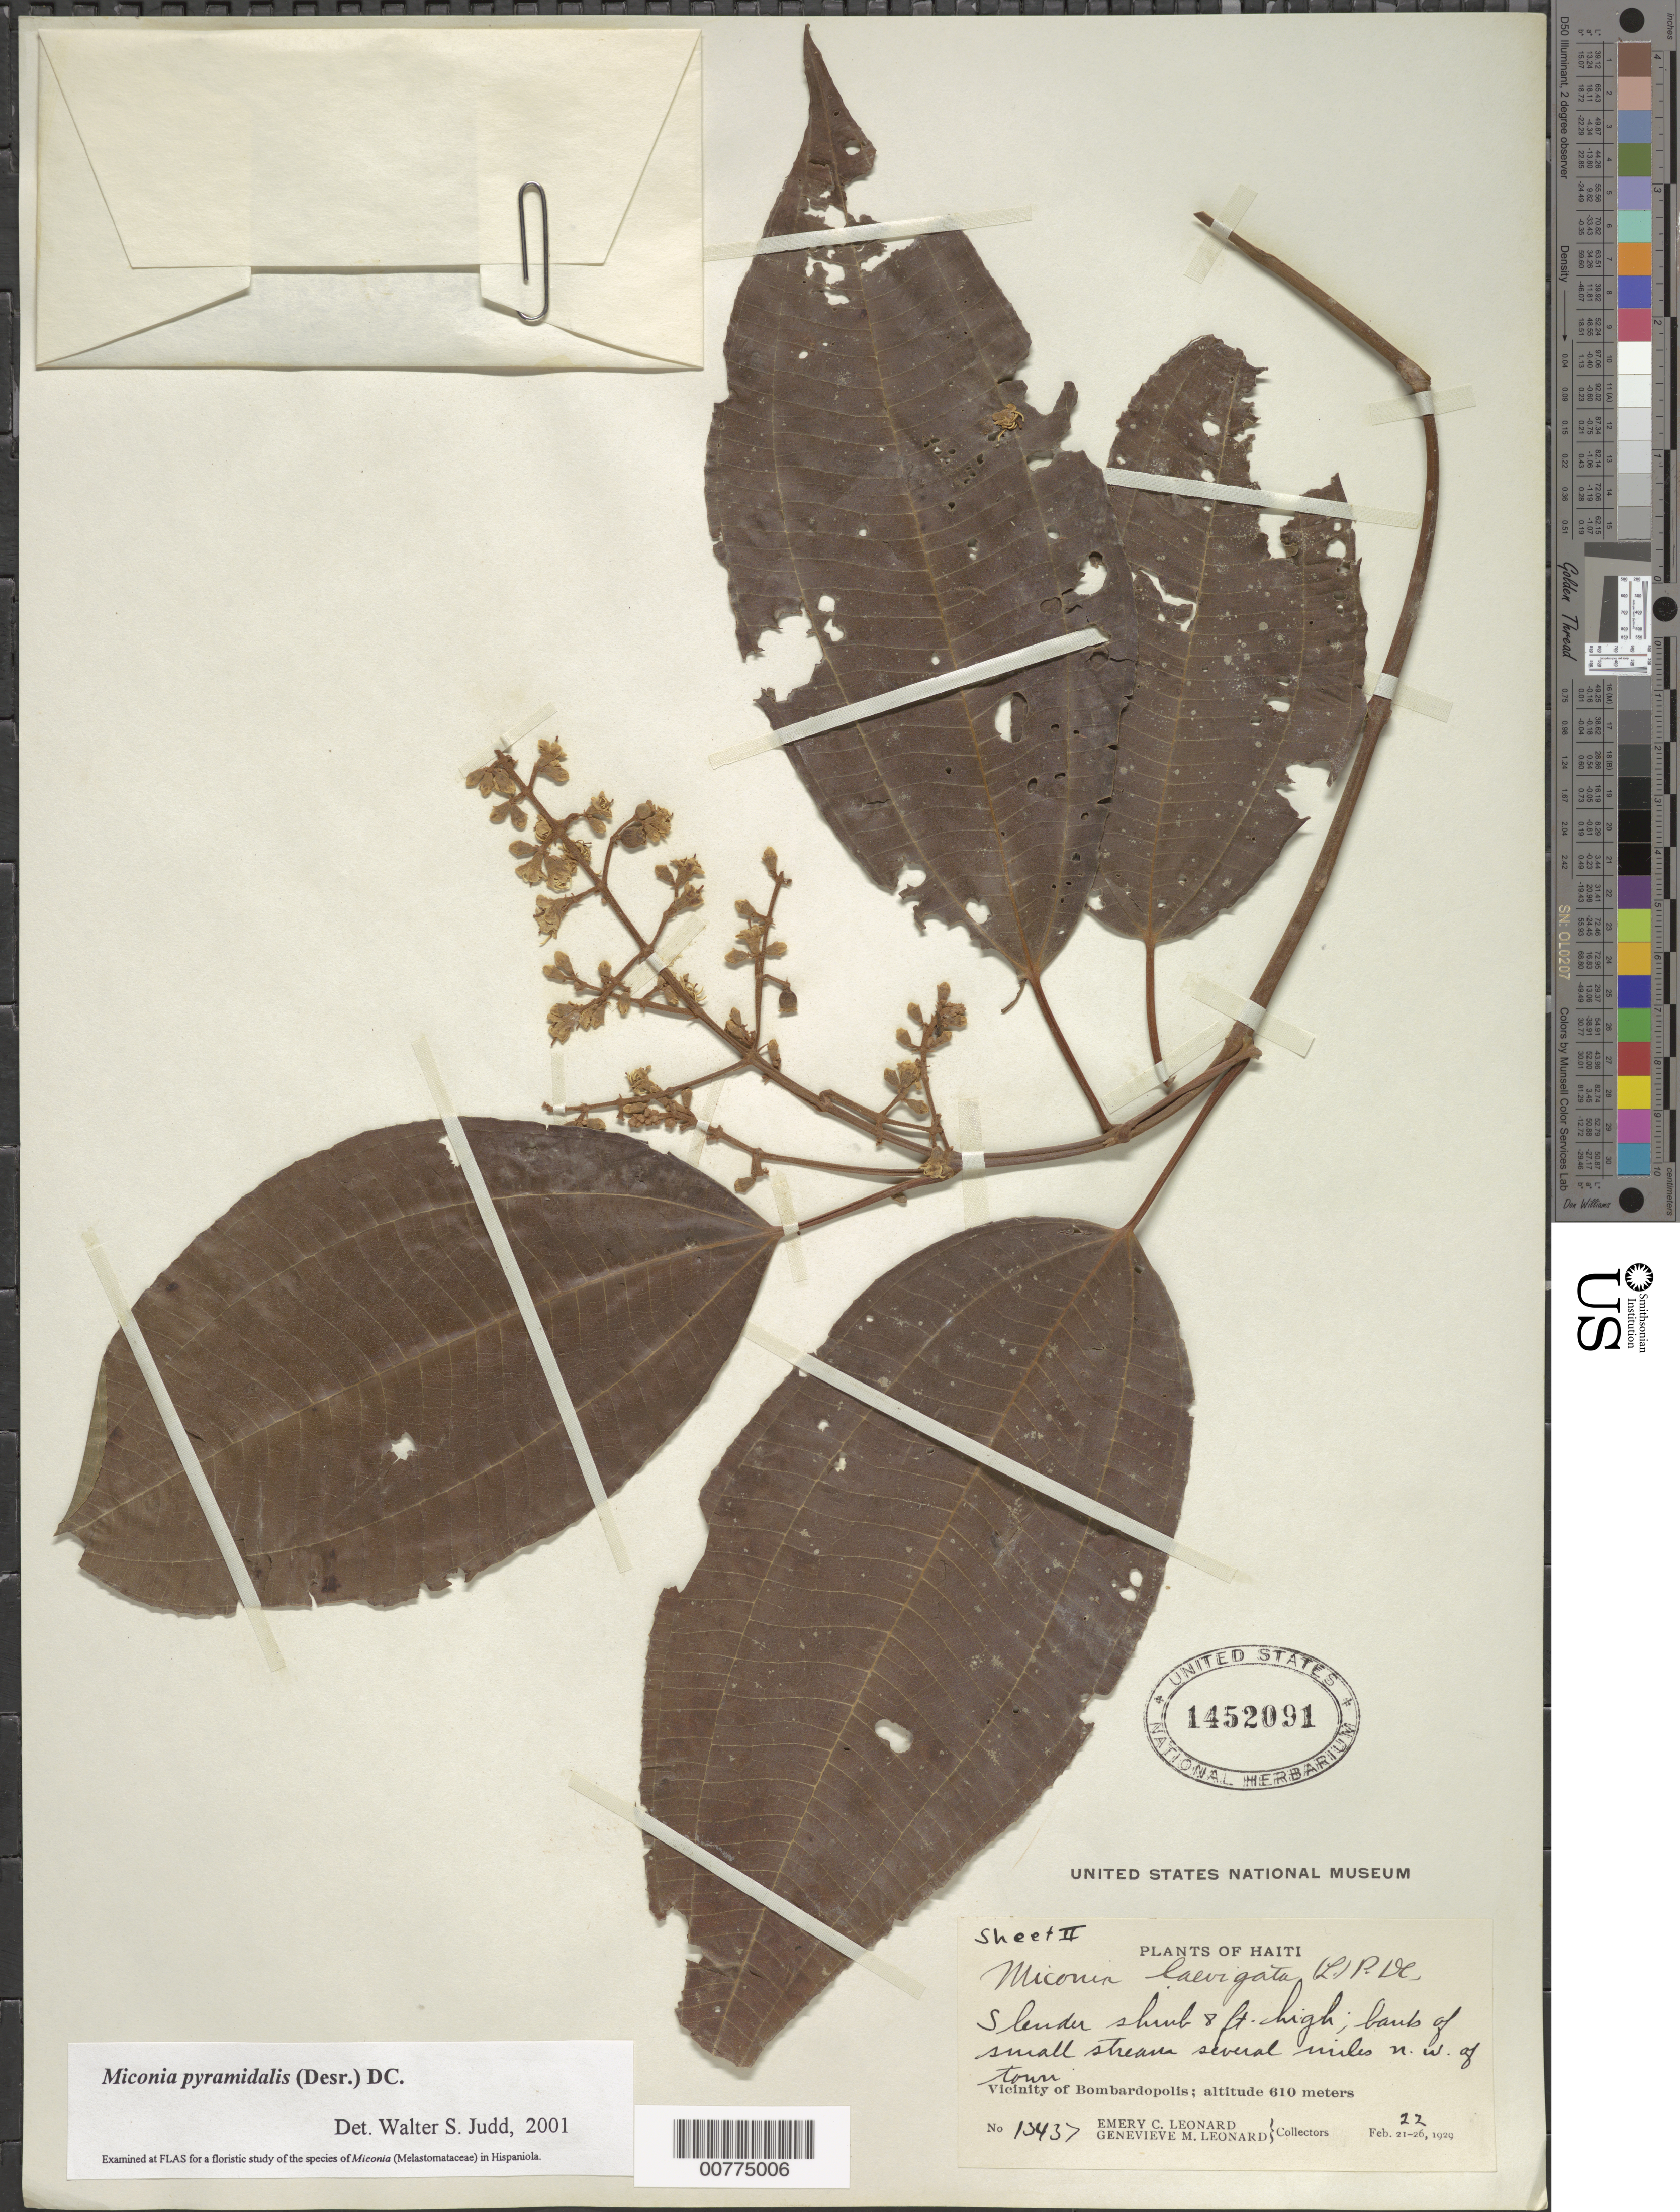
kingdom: Plantae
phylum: Tracheophyta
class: Magnoliopsida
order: Myrtales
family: Melastomataceae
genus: Miconia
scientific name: Miconia pyramidalis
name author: (Desr.) DC.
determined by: Judd, Walter S.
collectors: E. C. Leonard & G. M. Leonard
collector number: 13437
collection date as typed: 22 Feb 1929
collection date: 1929-02-22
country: Haiti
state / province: Nord-Ouest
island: Hispaniola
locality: Vicinity of Bombardopolis, stream several miles NW of town.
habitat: Banks of small stream.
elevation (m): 610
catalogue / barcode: US 1452091